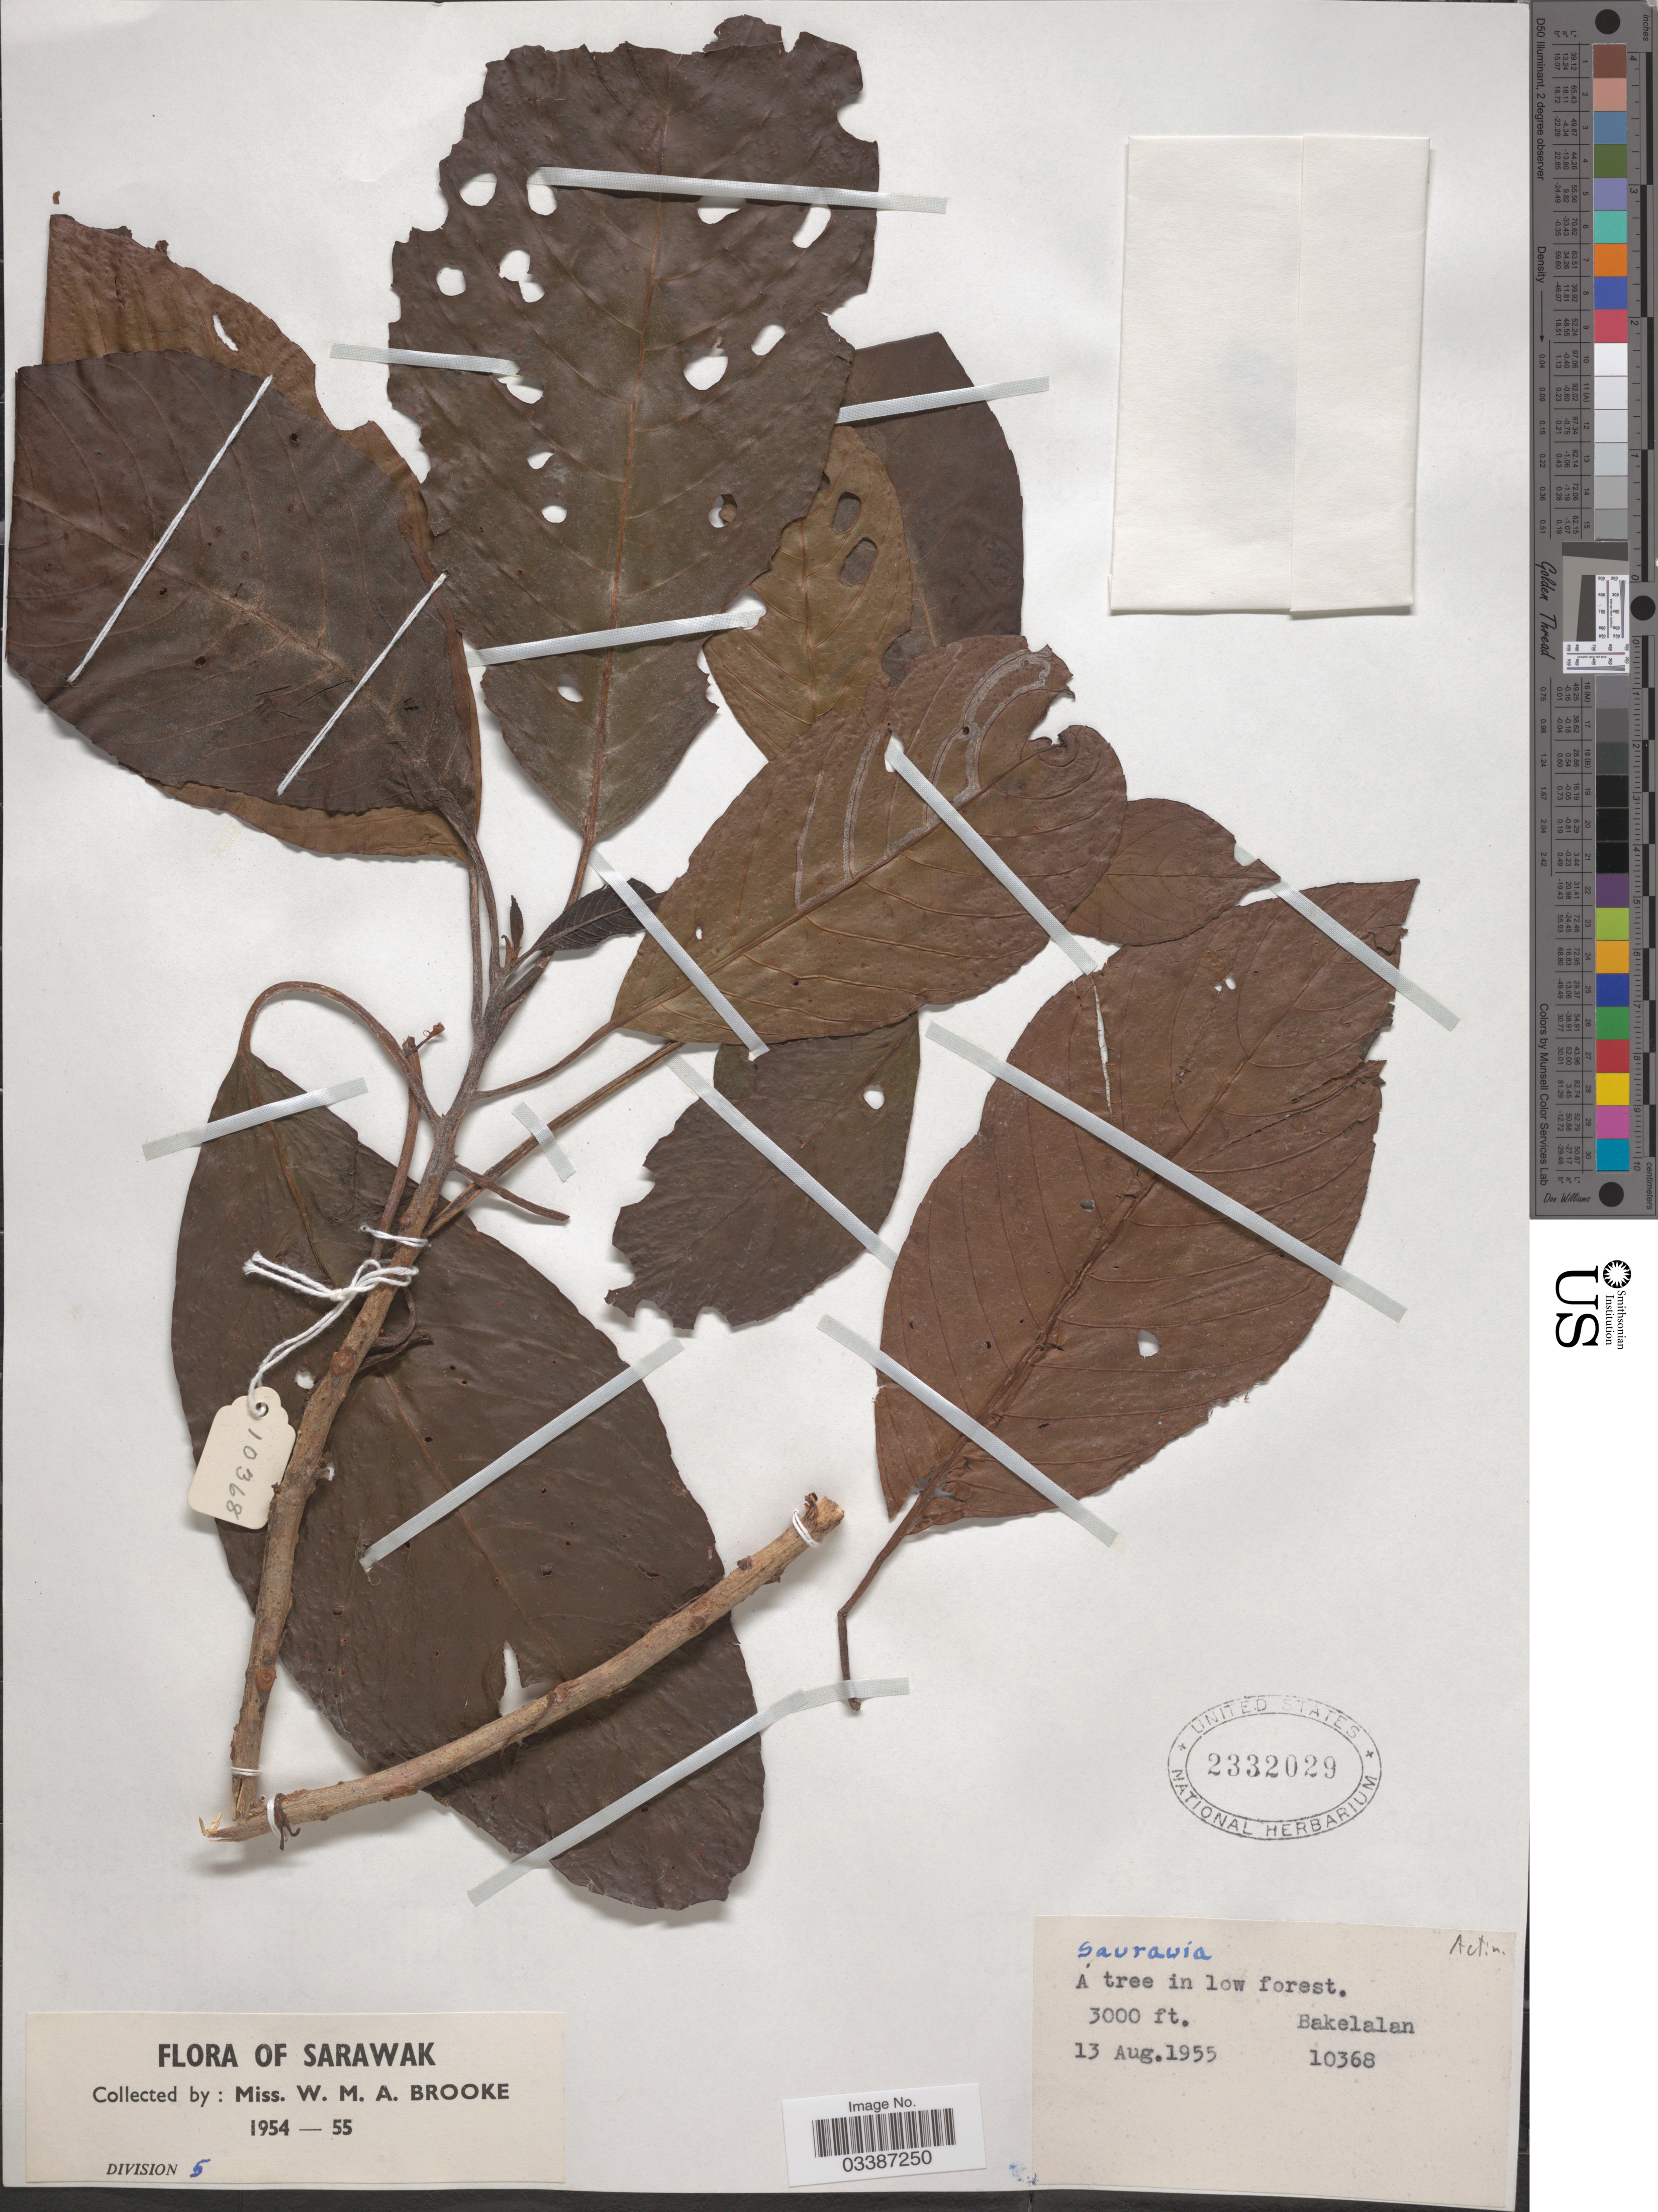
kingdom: Plantae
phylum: Tracheophyta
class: Magnoliopsida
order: Ericales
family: Actinidiaceae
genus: Saurauia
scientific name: Saurauia sp.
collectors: W. Brooke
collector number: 10368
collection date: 1955-08-13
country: Malaysia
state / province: Sarawak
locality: Bakelalan.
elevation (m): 914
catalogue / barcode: US 2332029